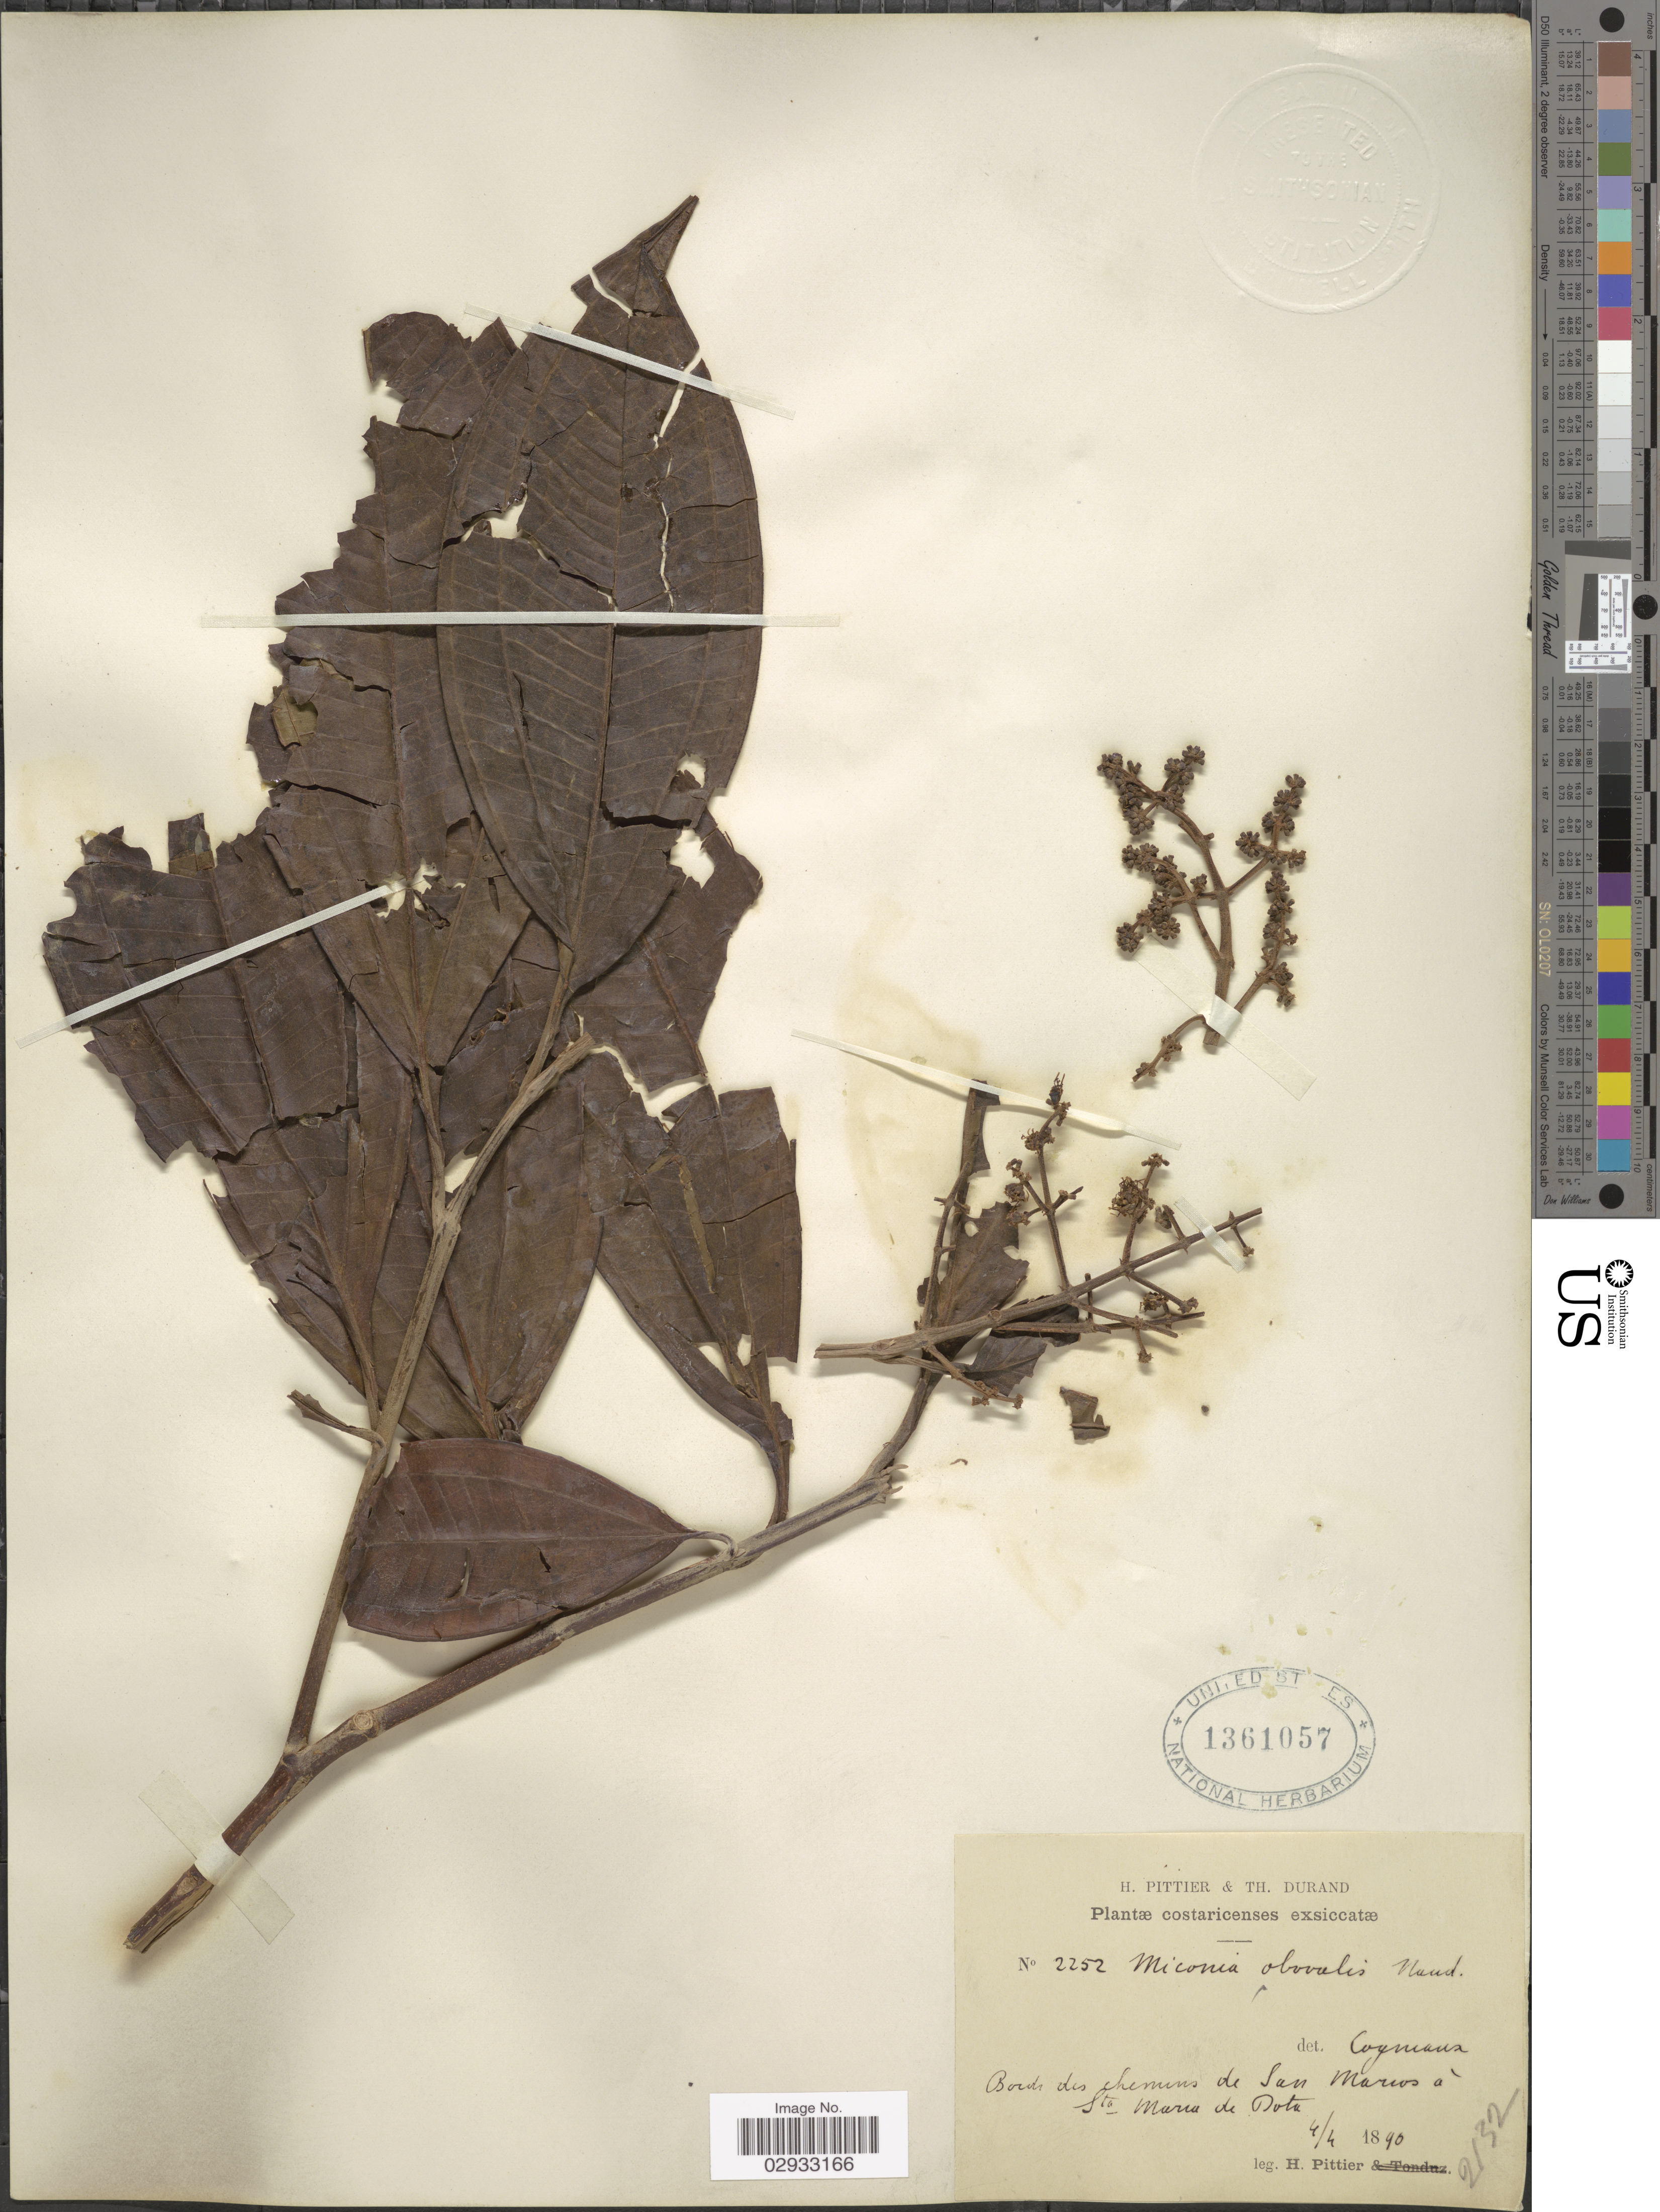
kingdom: Plantae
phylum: Tracheophyta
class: Magnoliopsida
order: Myrtales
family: Melastomataceae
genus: Miconia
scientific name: Miconia pteropoda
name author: Benth.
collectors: H. F. Pittier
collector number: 2252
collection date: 1890-04-04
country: Costa Rica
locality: Bords des chemins de San Marcos à Sta Maria de Dota.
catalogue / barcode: US 1361057